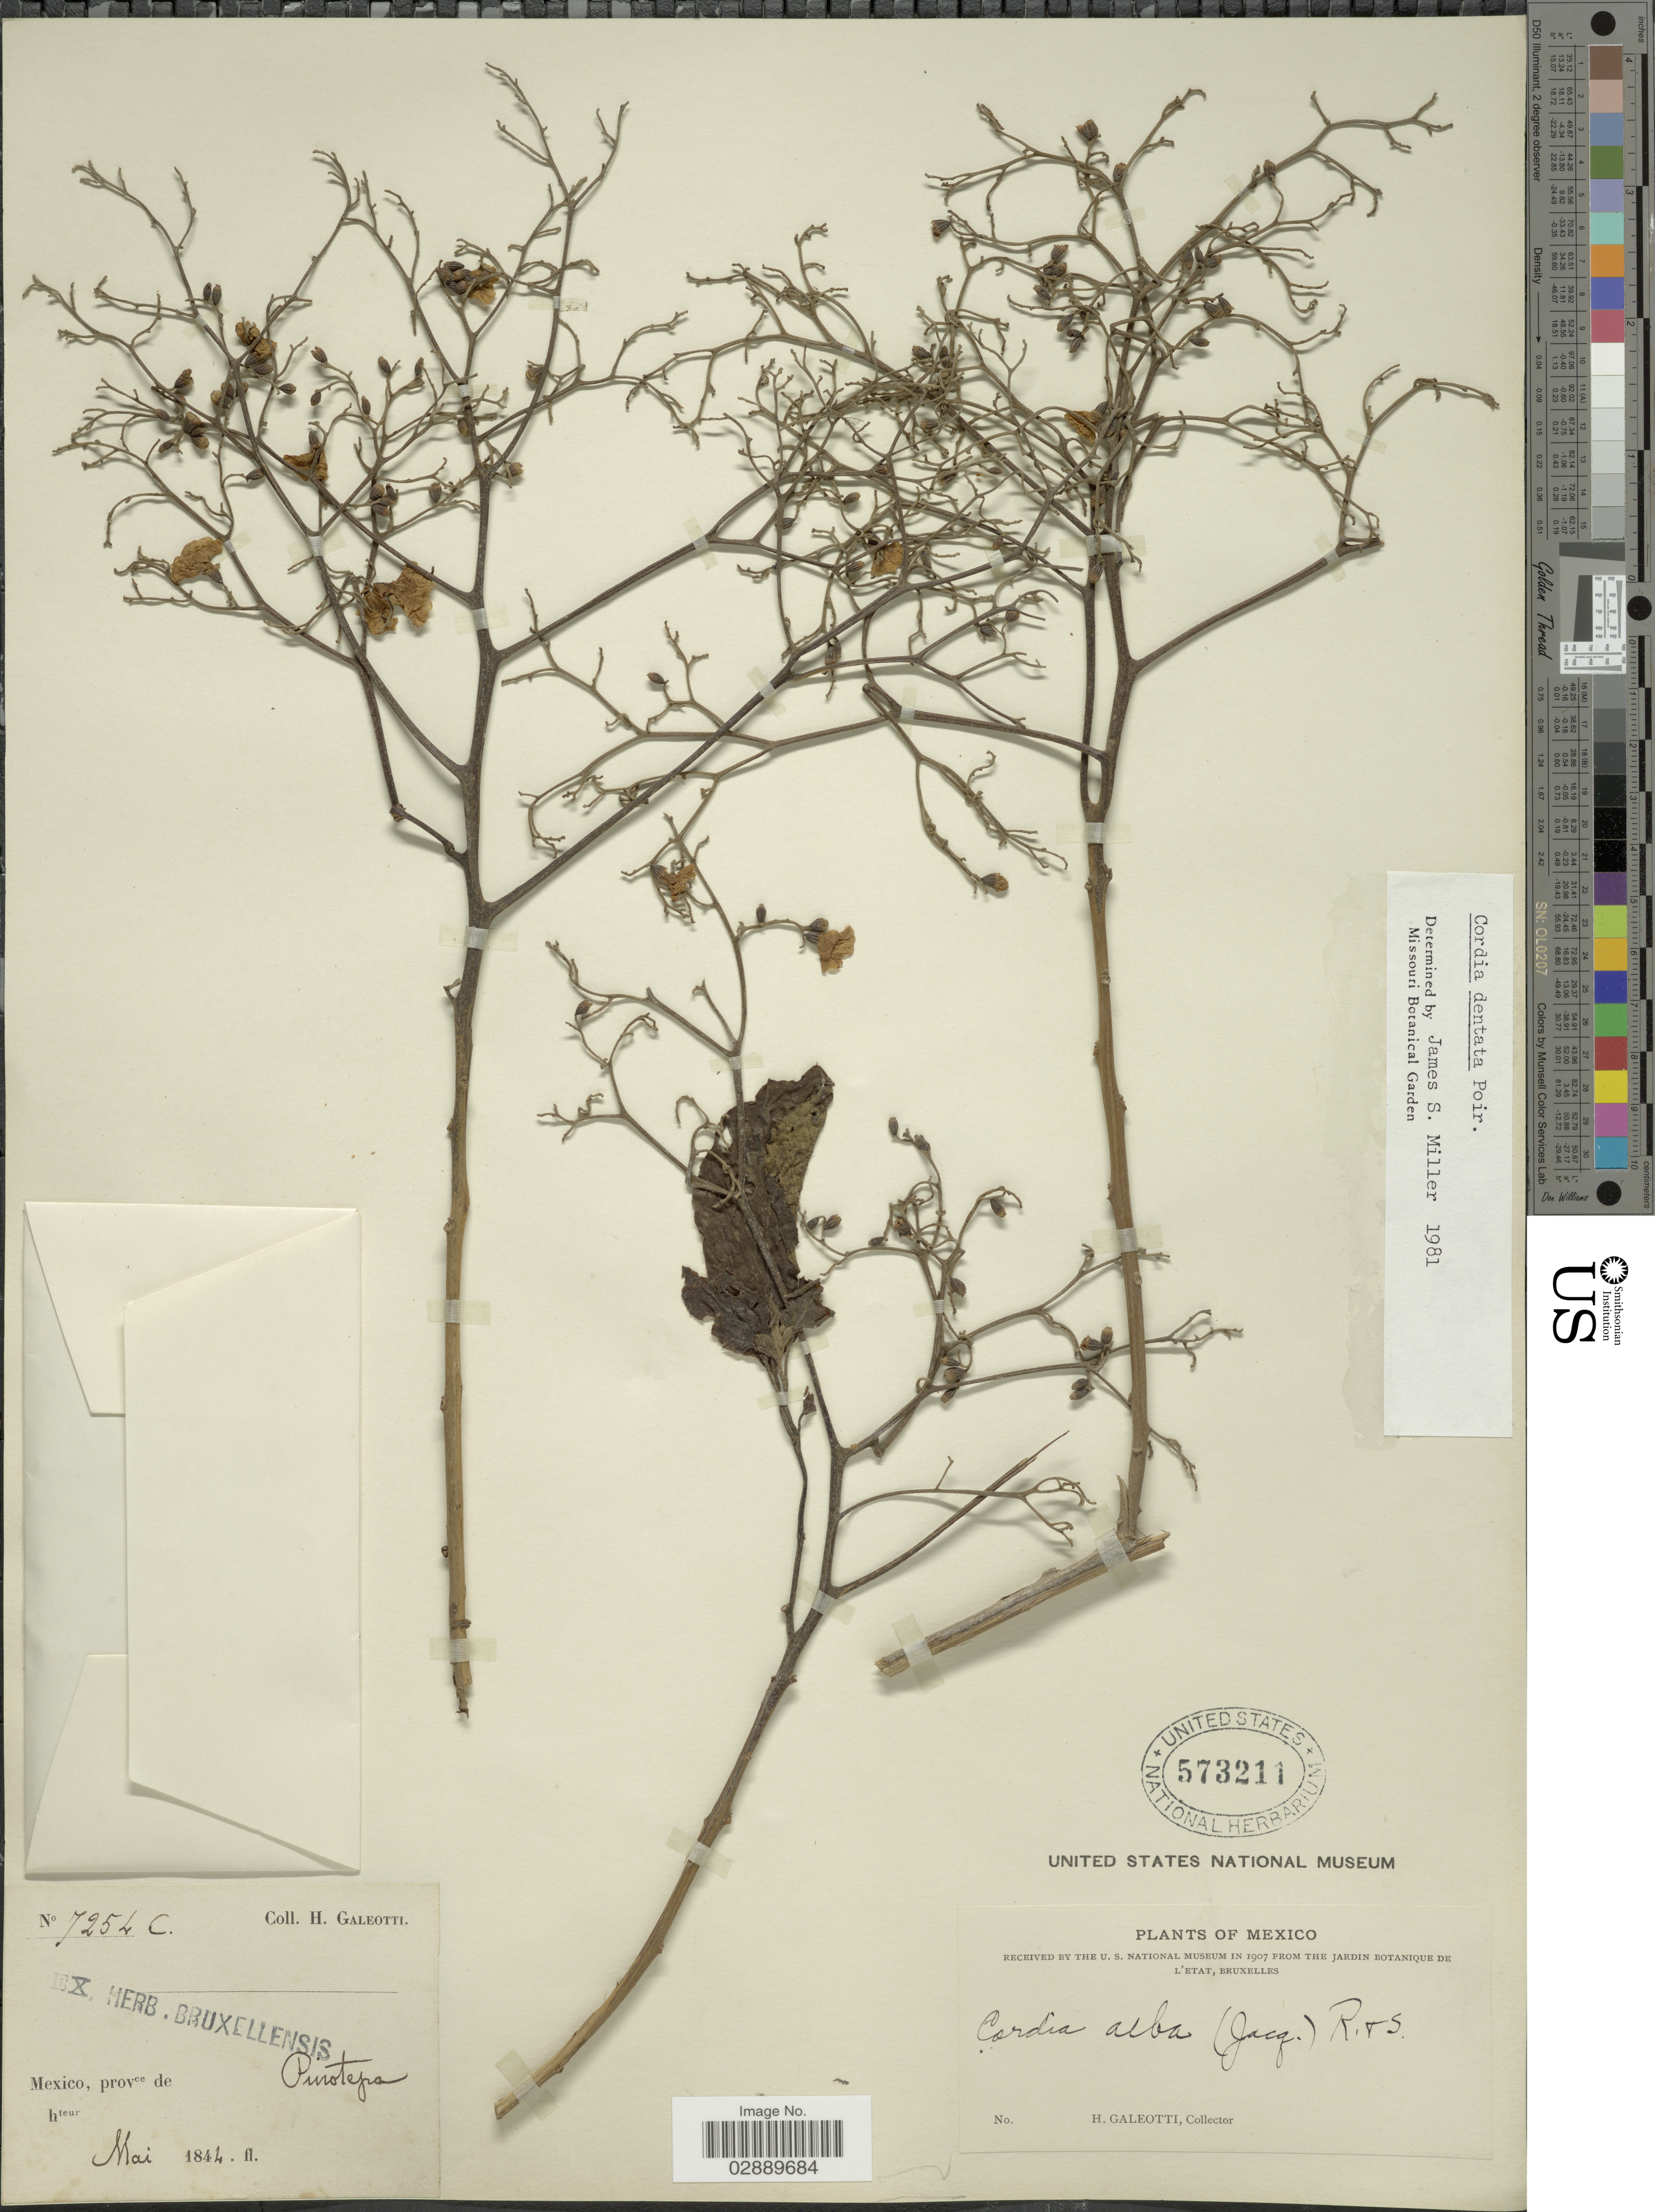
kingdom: Plantae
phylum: Tracheophyta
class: Magnoliopsida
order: Boraginales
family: Cordiaceae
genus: Cordia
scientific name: Cordia dentata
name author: Poir.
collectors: H. G. Galeotti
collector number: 7254C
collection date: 1844-05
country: Mexico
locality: Pinotepa.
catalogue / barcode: US 573211